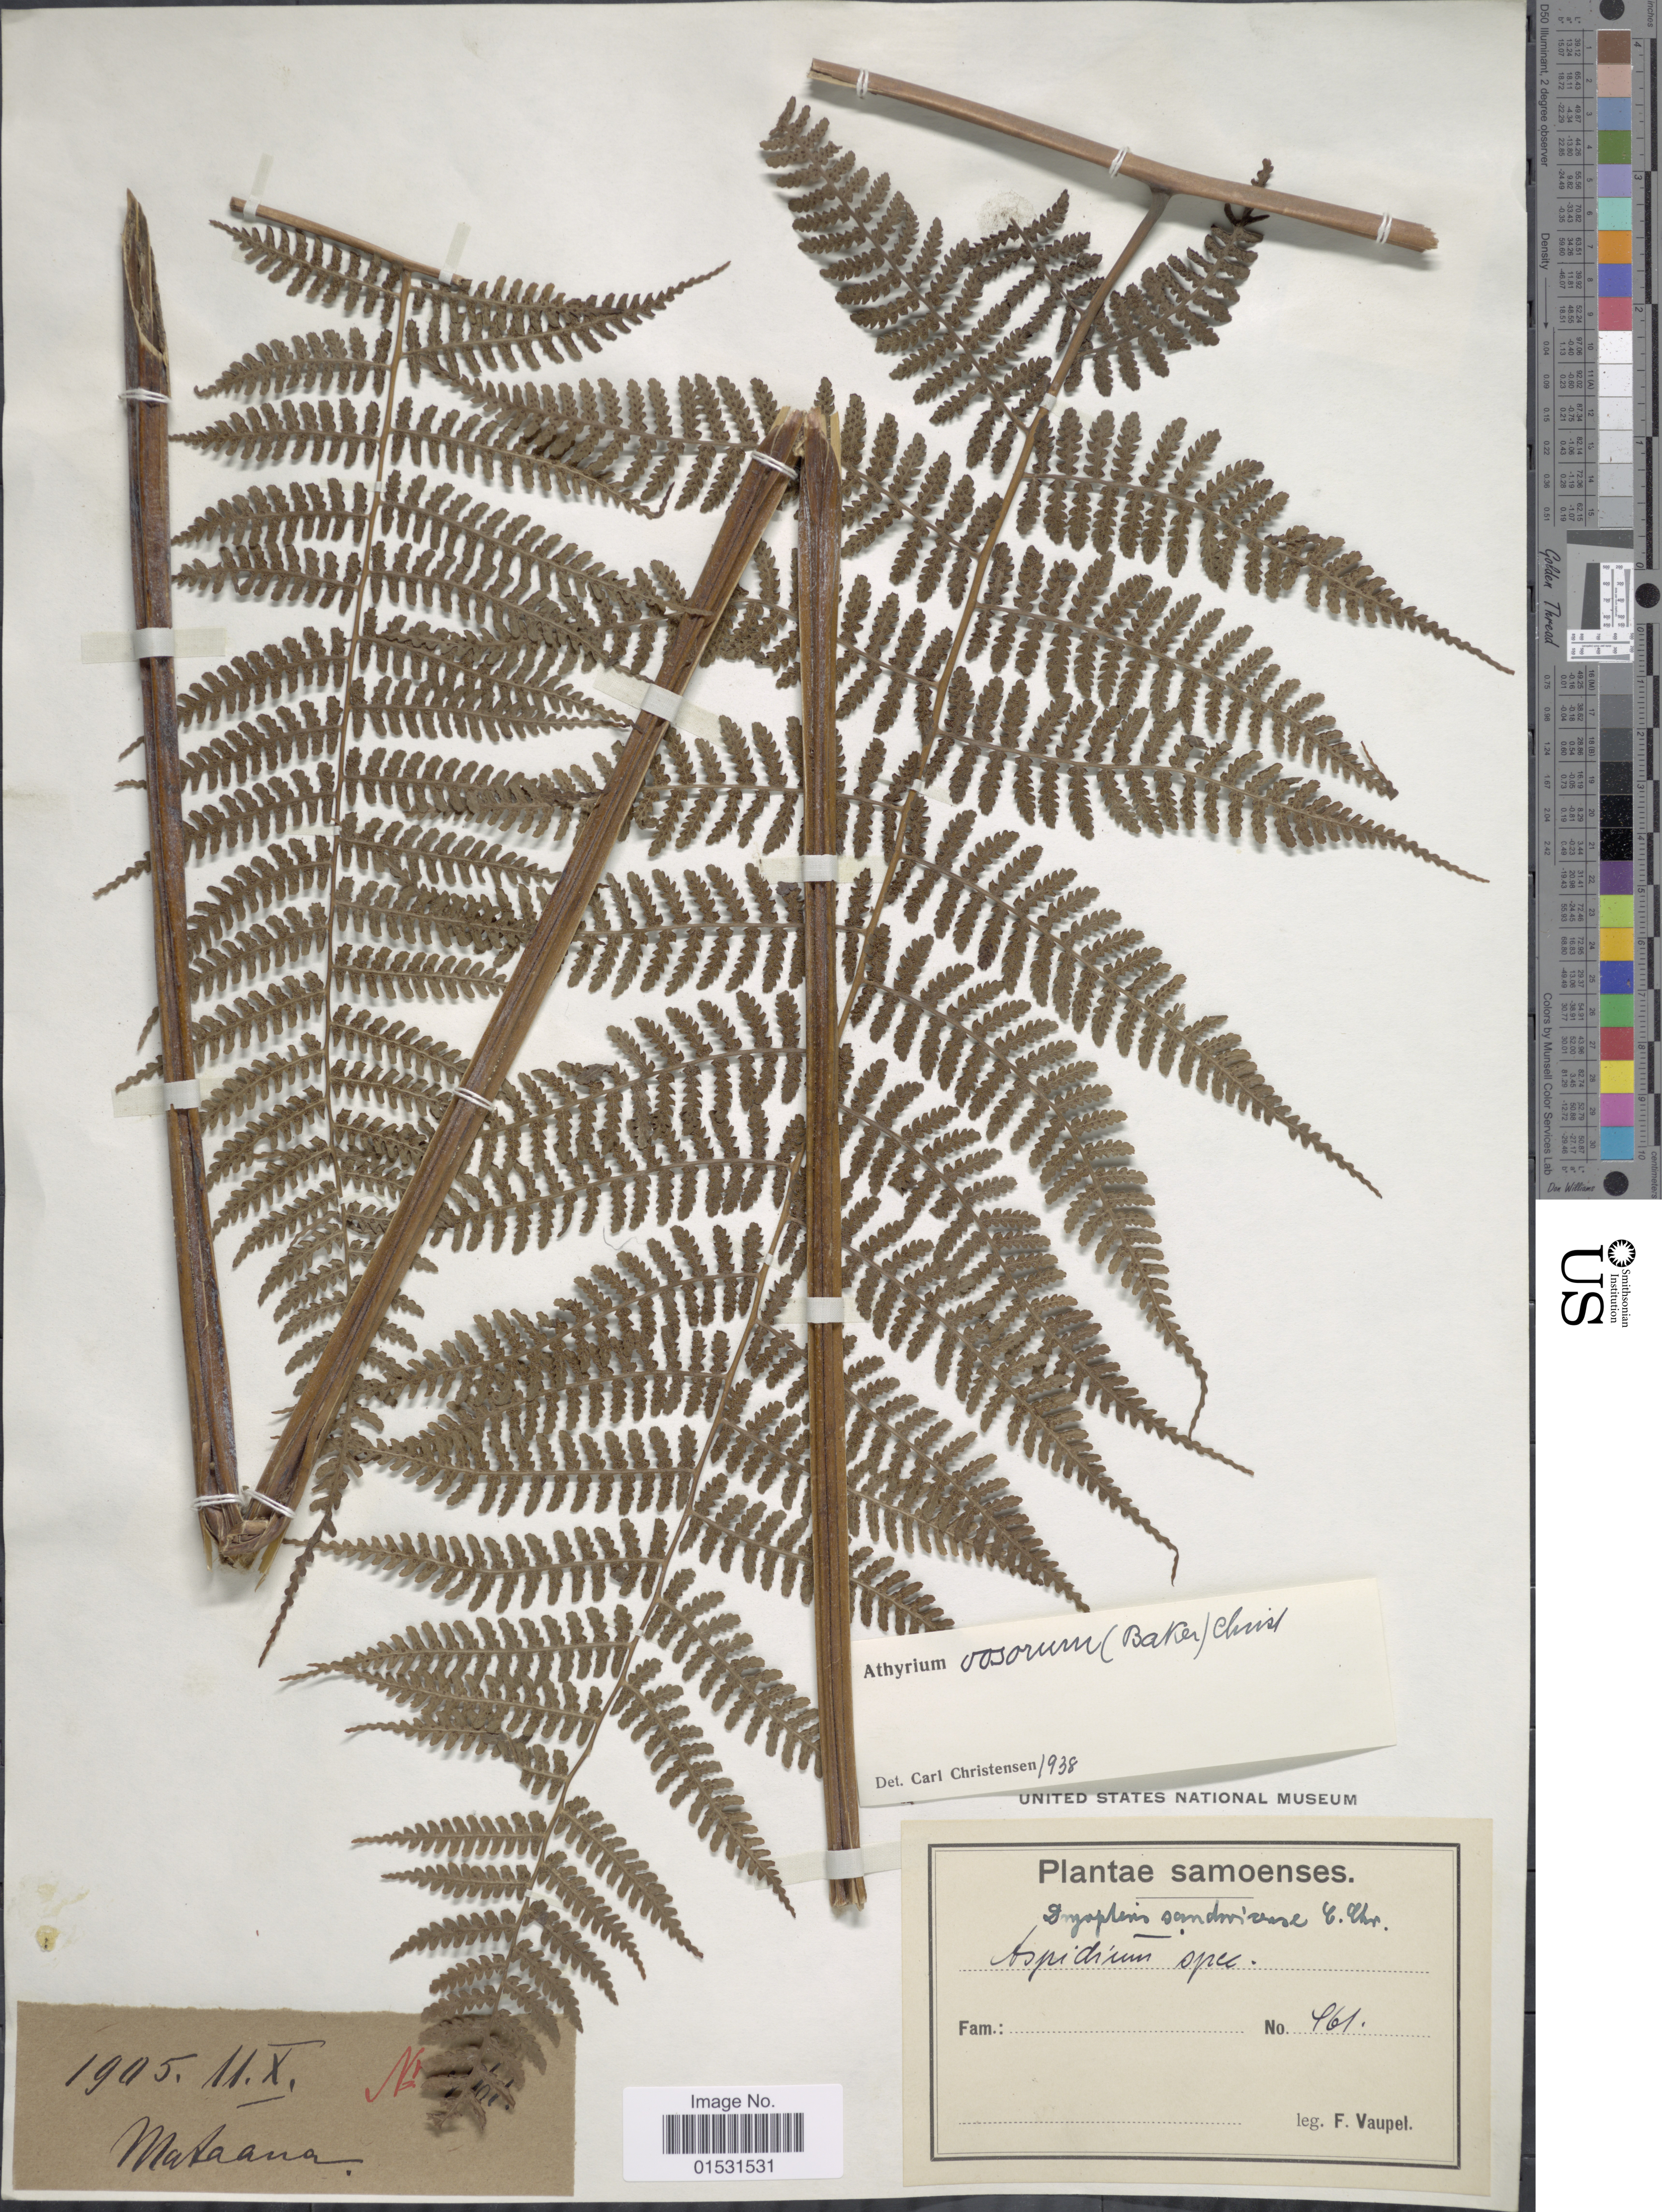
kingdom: Plantae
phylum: Tracheophyta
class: Polypodiopsida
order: Polypodiales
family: Athyriaceae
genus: Athyrium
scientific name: Athyrium oosorum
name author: (Baker) Christ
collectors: F. Vaupel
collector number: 461*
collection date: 1905-10-11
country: Samoa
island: Savaii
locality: Samoenses. Mataana.